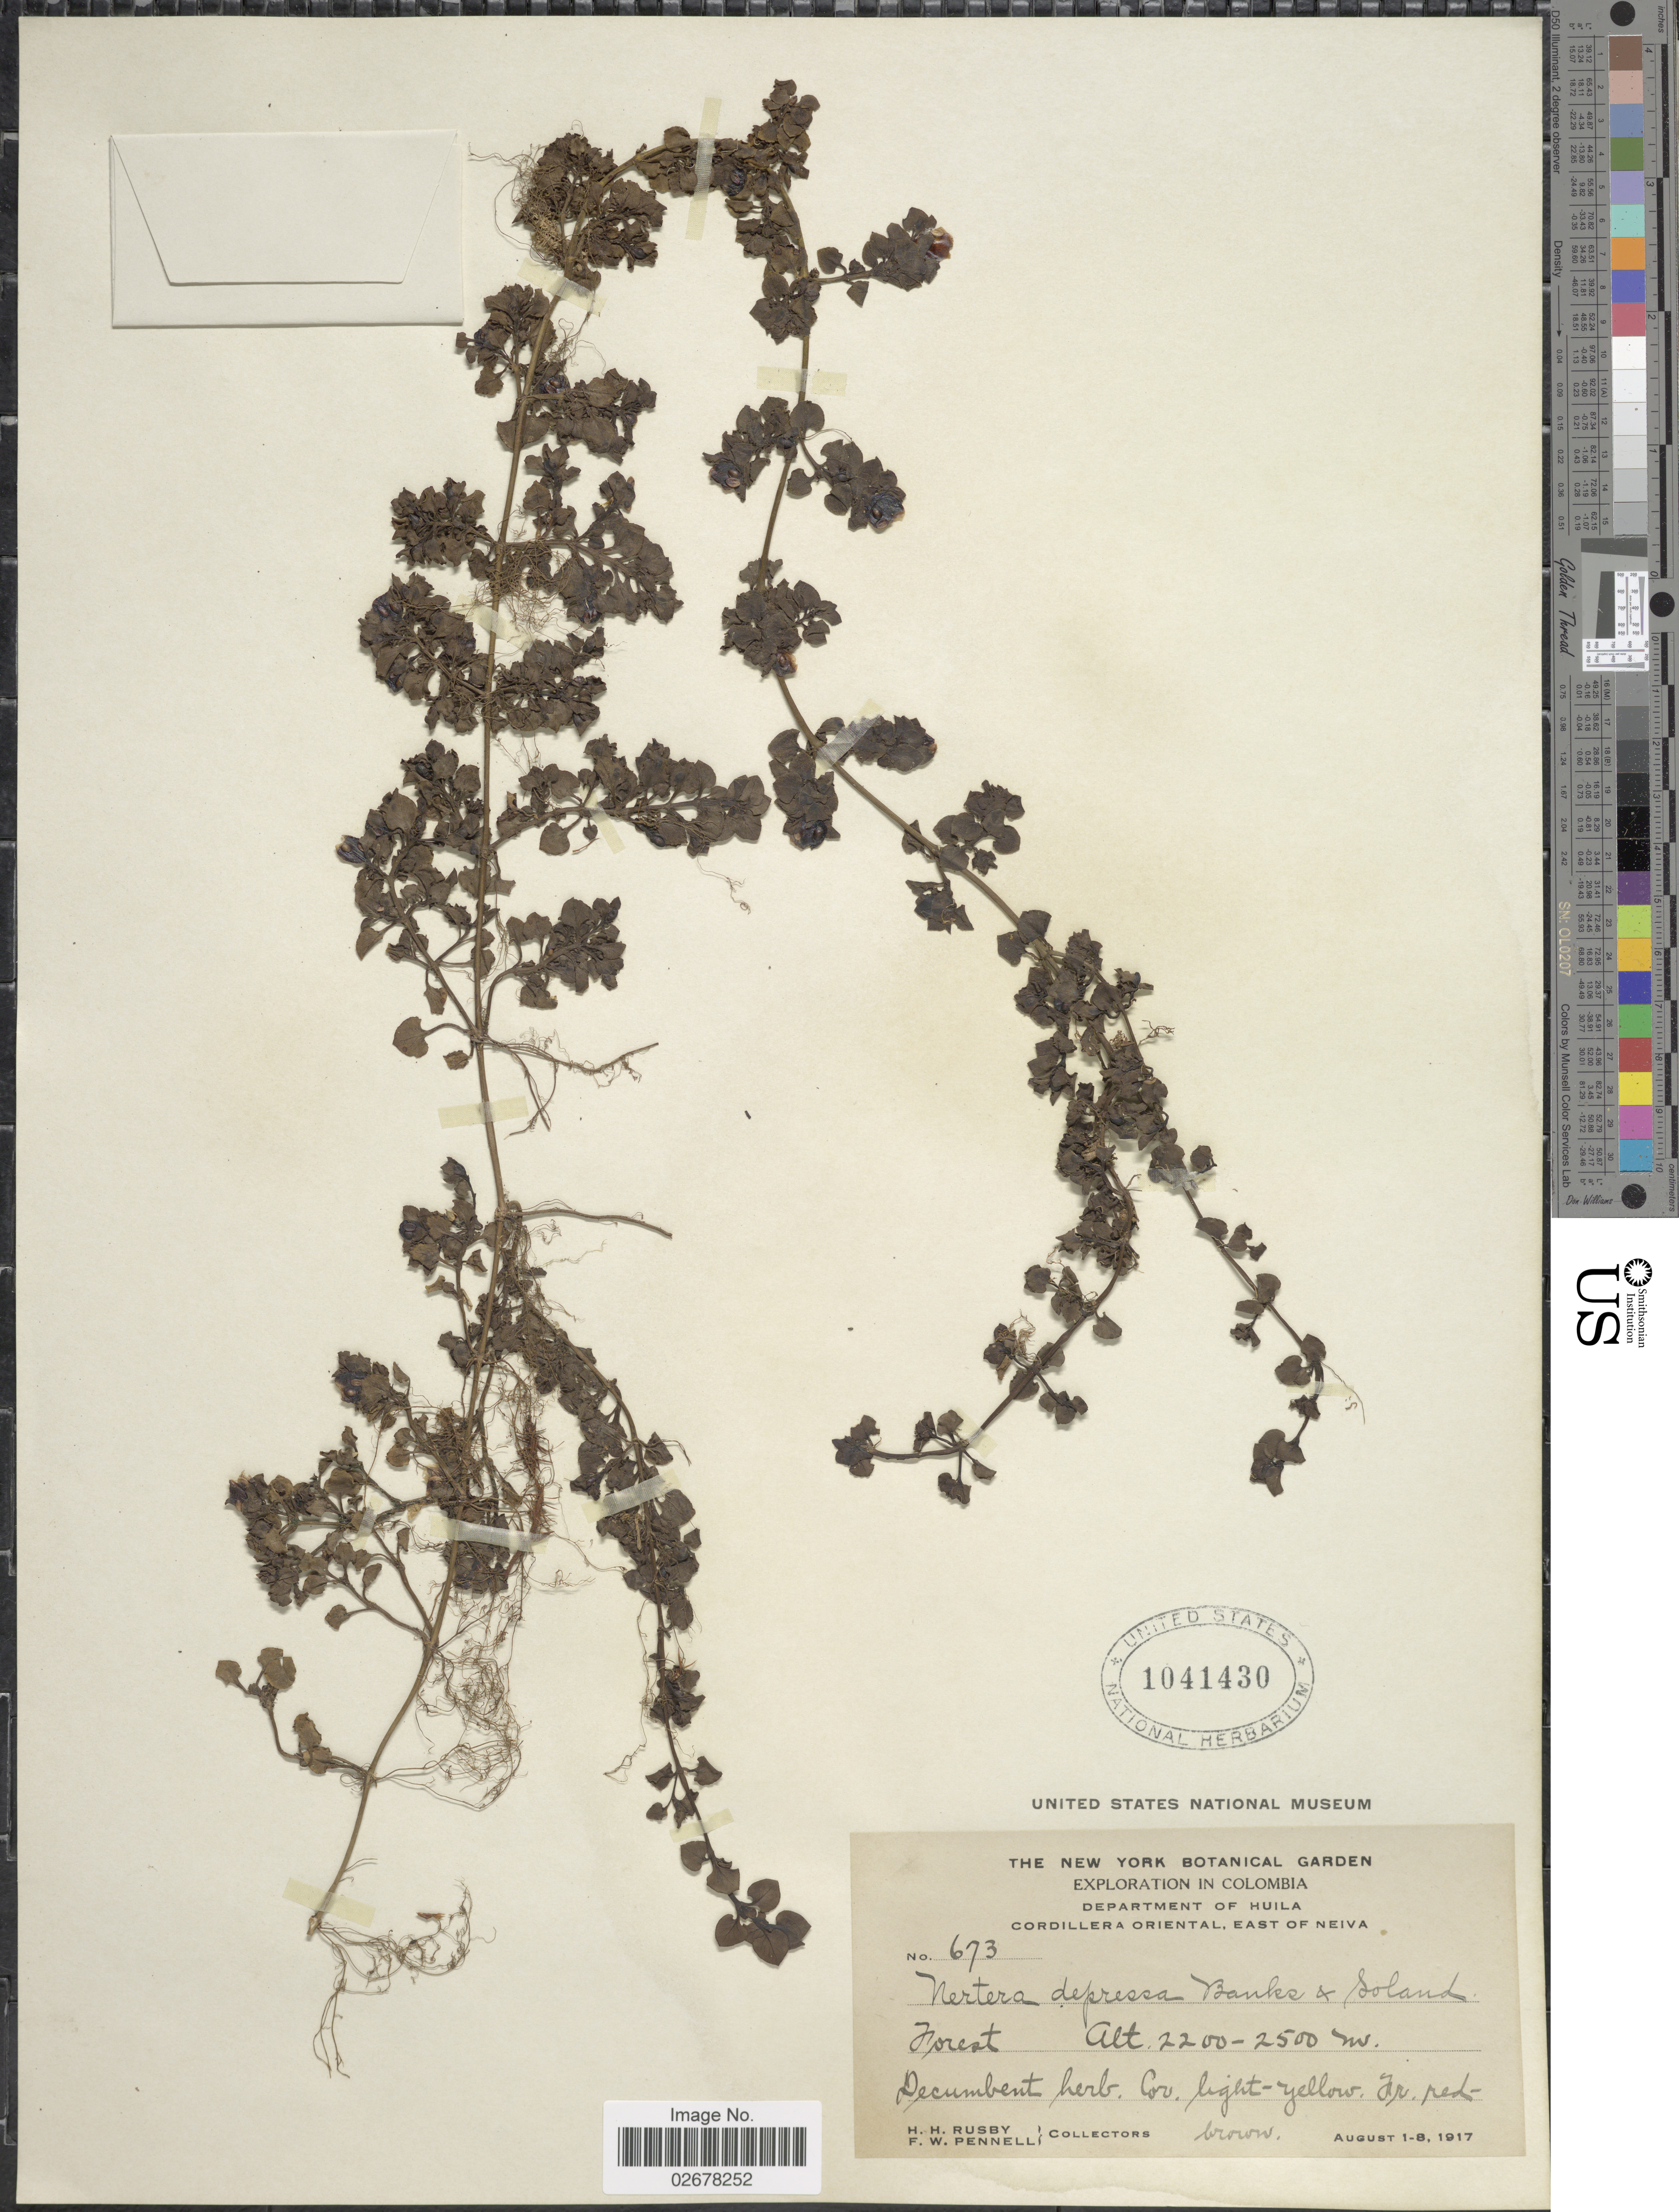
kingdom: Plantae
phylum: Tracheophyta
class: Magnoliopsida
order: Gentianales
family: Rubiaceae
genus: Nertera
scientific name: Nertera depressa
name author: Banks & Sol. ex Gaertn.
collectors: H. H. Rusby & F. W. Pennell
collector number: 673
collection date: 1917-08-01/1917-08-08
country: Colombia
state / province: Huila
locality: Cordillera Oriental, East of Neiva, Forest.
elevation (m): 2200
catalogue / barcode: US 1041430